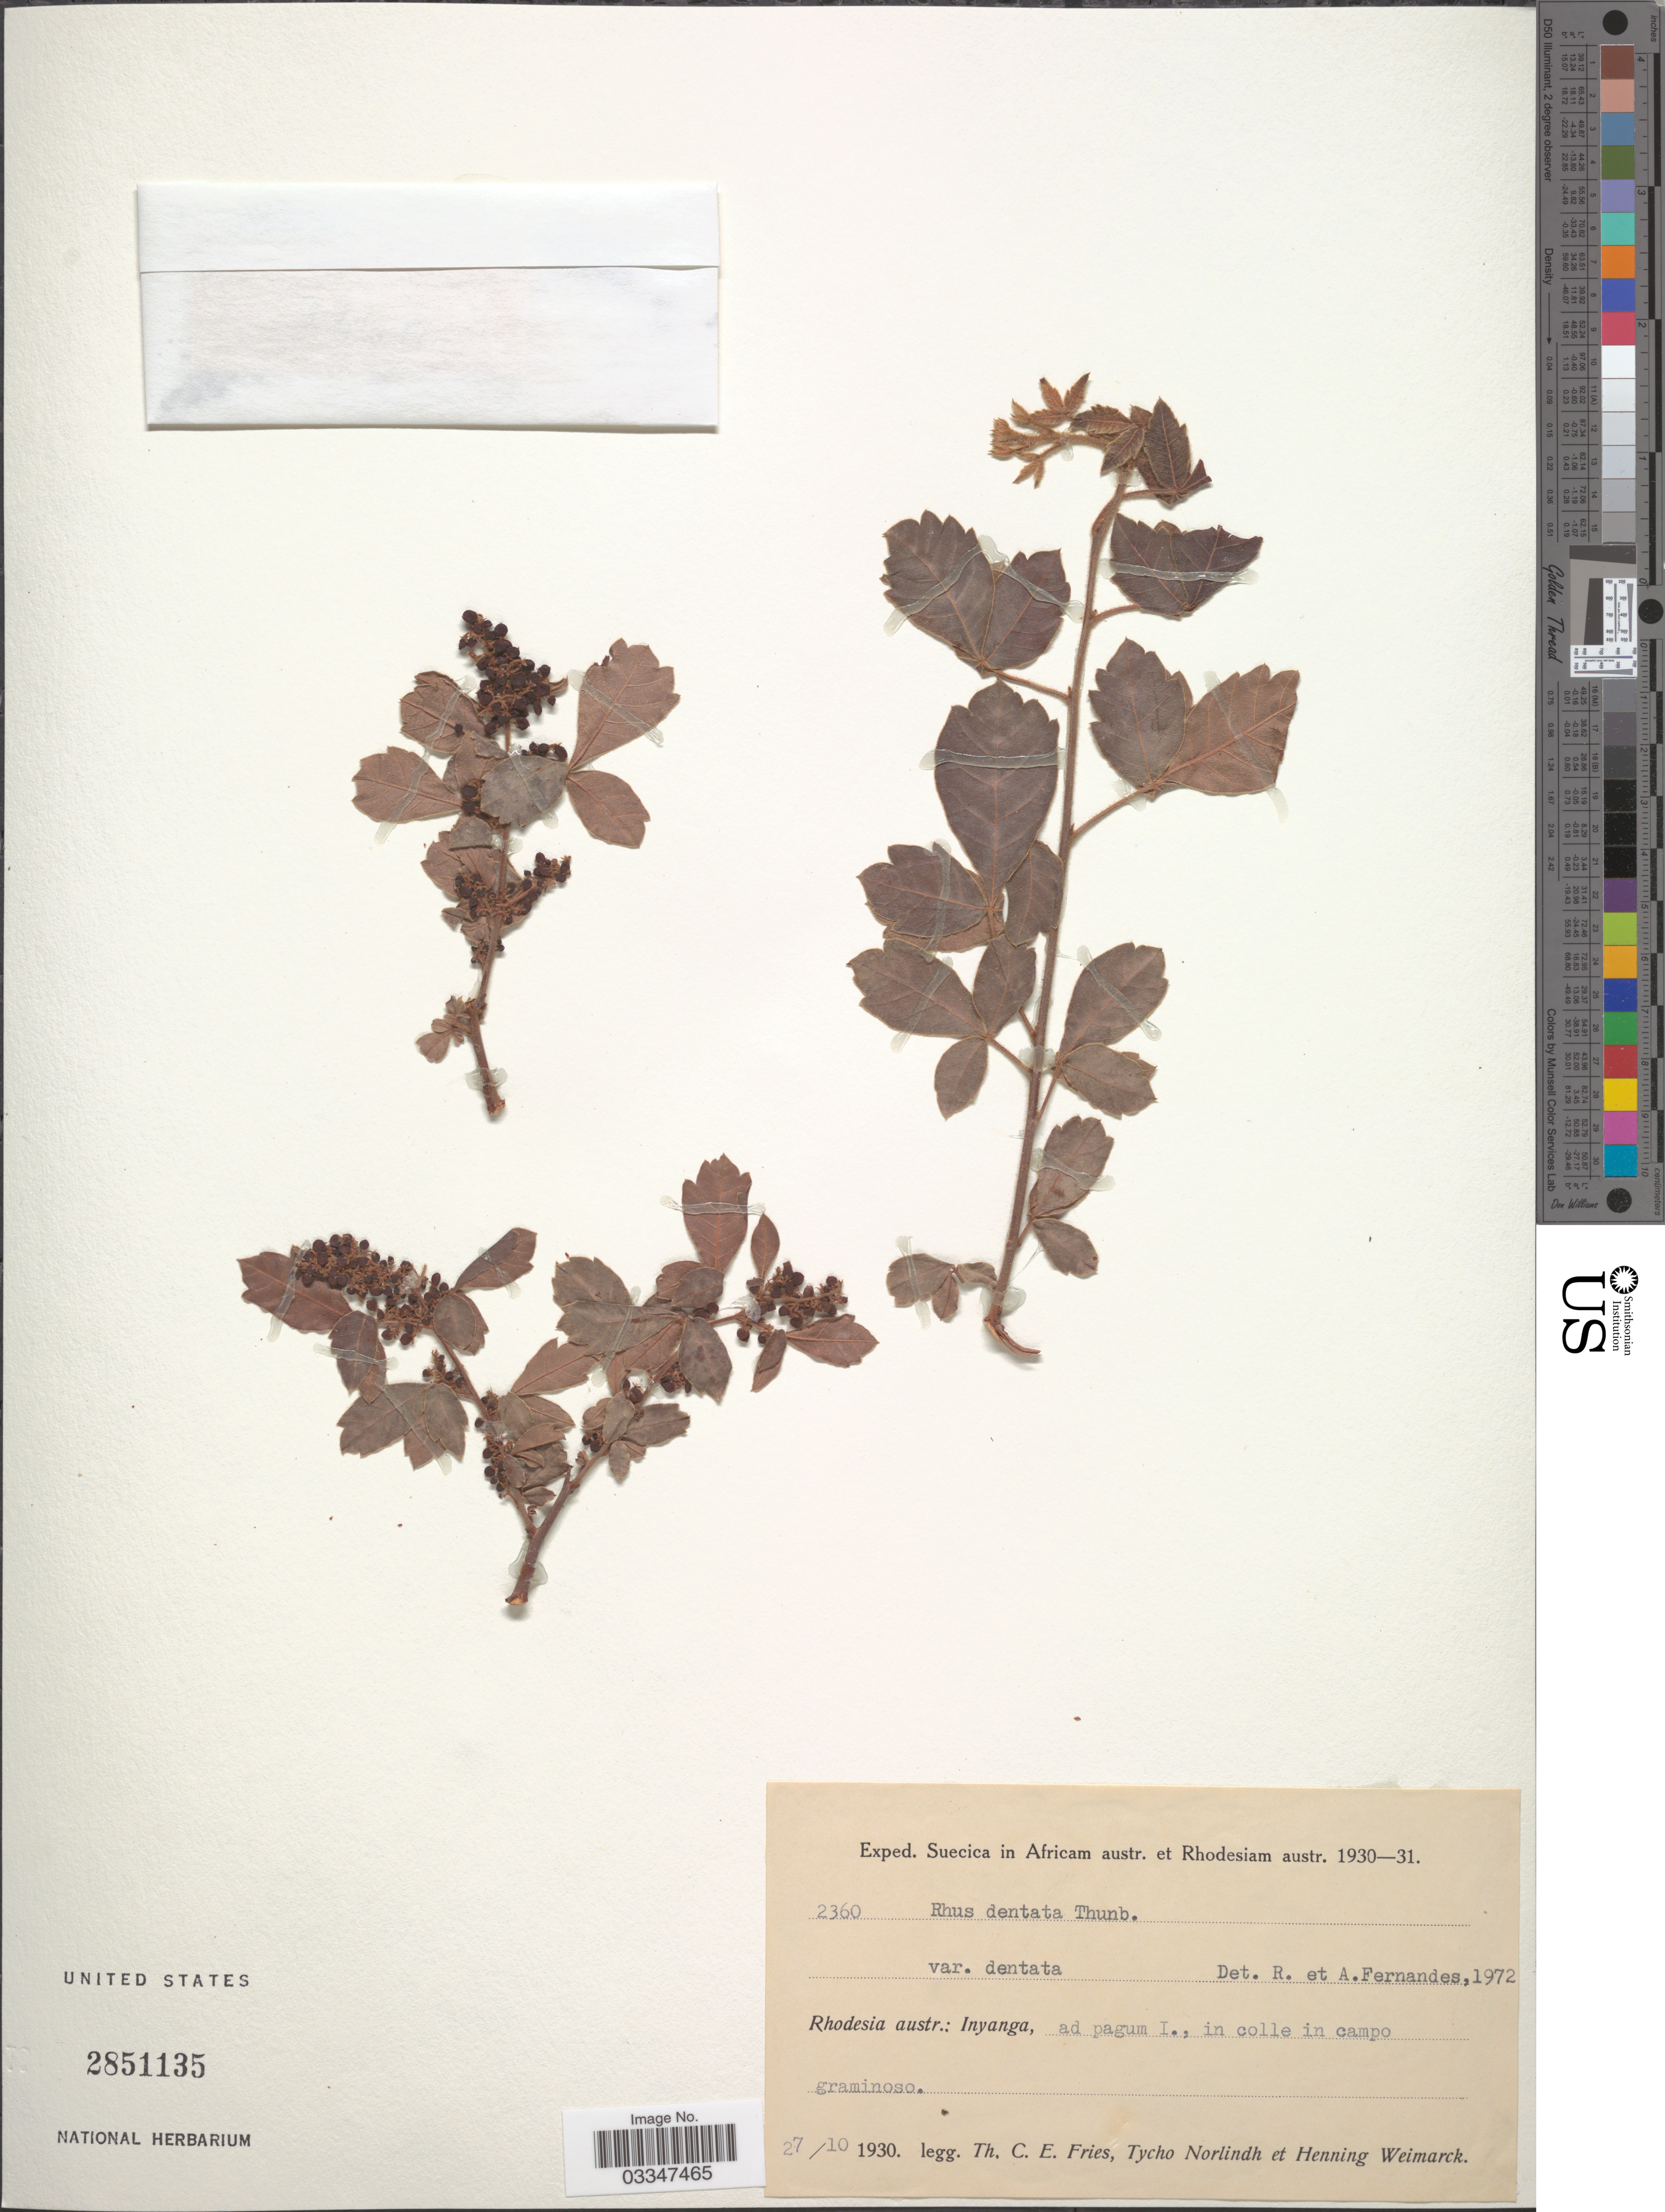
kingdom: Plantae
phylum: Tracheophyta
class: Magnoliopsida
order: Sapindales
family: Anacardiaceae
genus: Rhus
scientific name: Rhus dentata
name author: Thunb.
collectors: T. C. E. Fries, N. T. Norlindh & H. Weimarck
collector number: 2360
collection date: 1930-10-27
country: Zimbabwe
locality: Suecica in Africam austr. et Rhodesiam austr. Rhodesia austr.: Inyanga, ad pagum I., in colle in campo graminoso.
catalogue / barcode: US 2851135